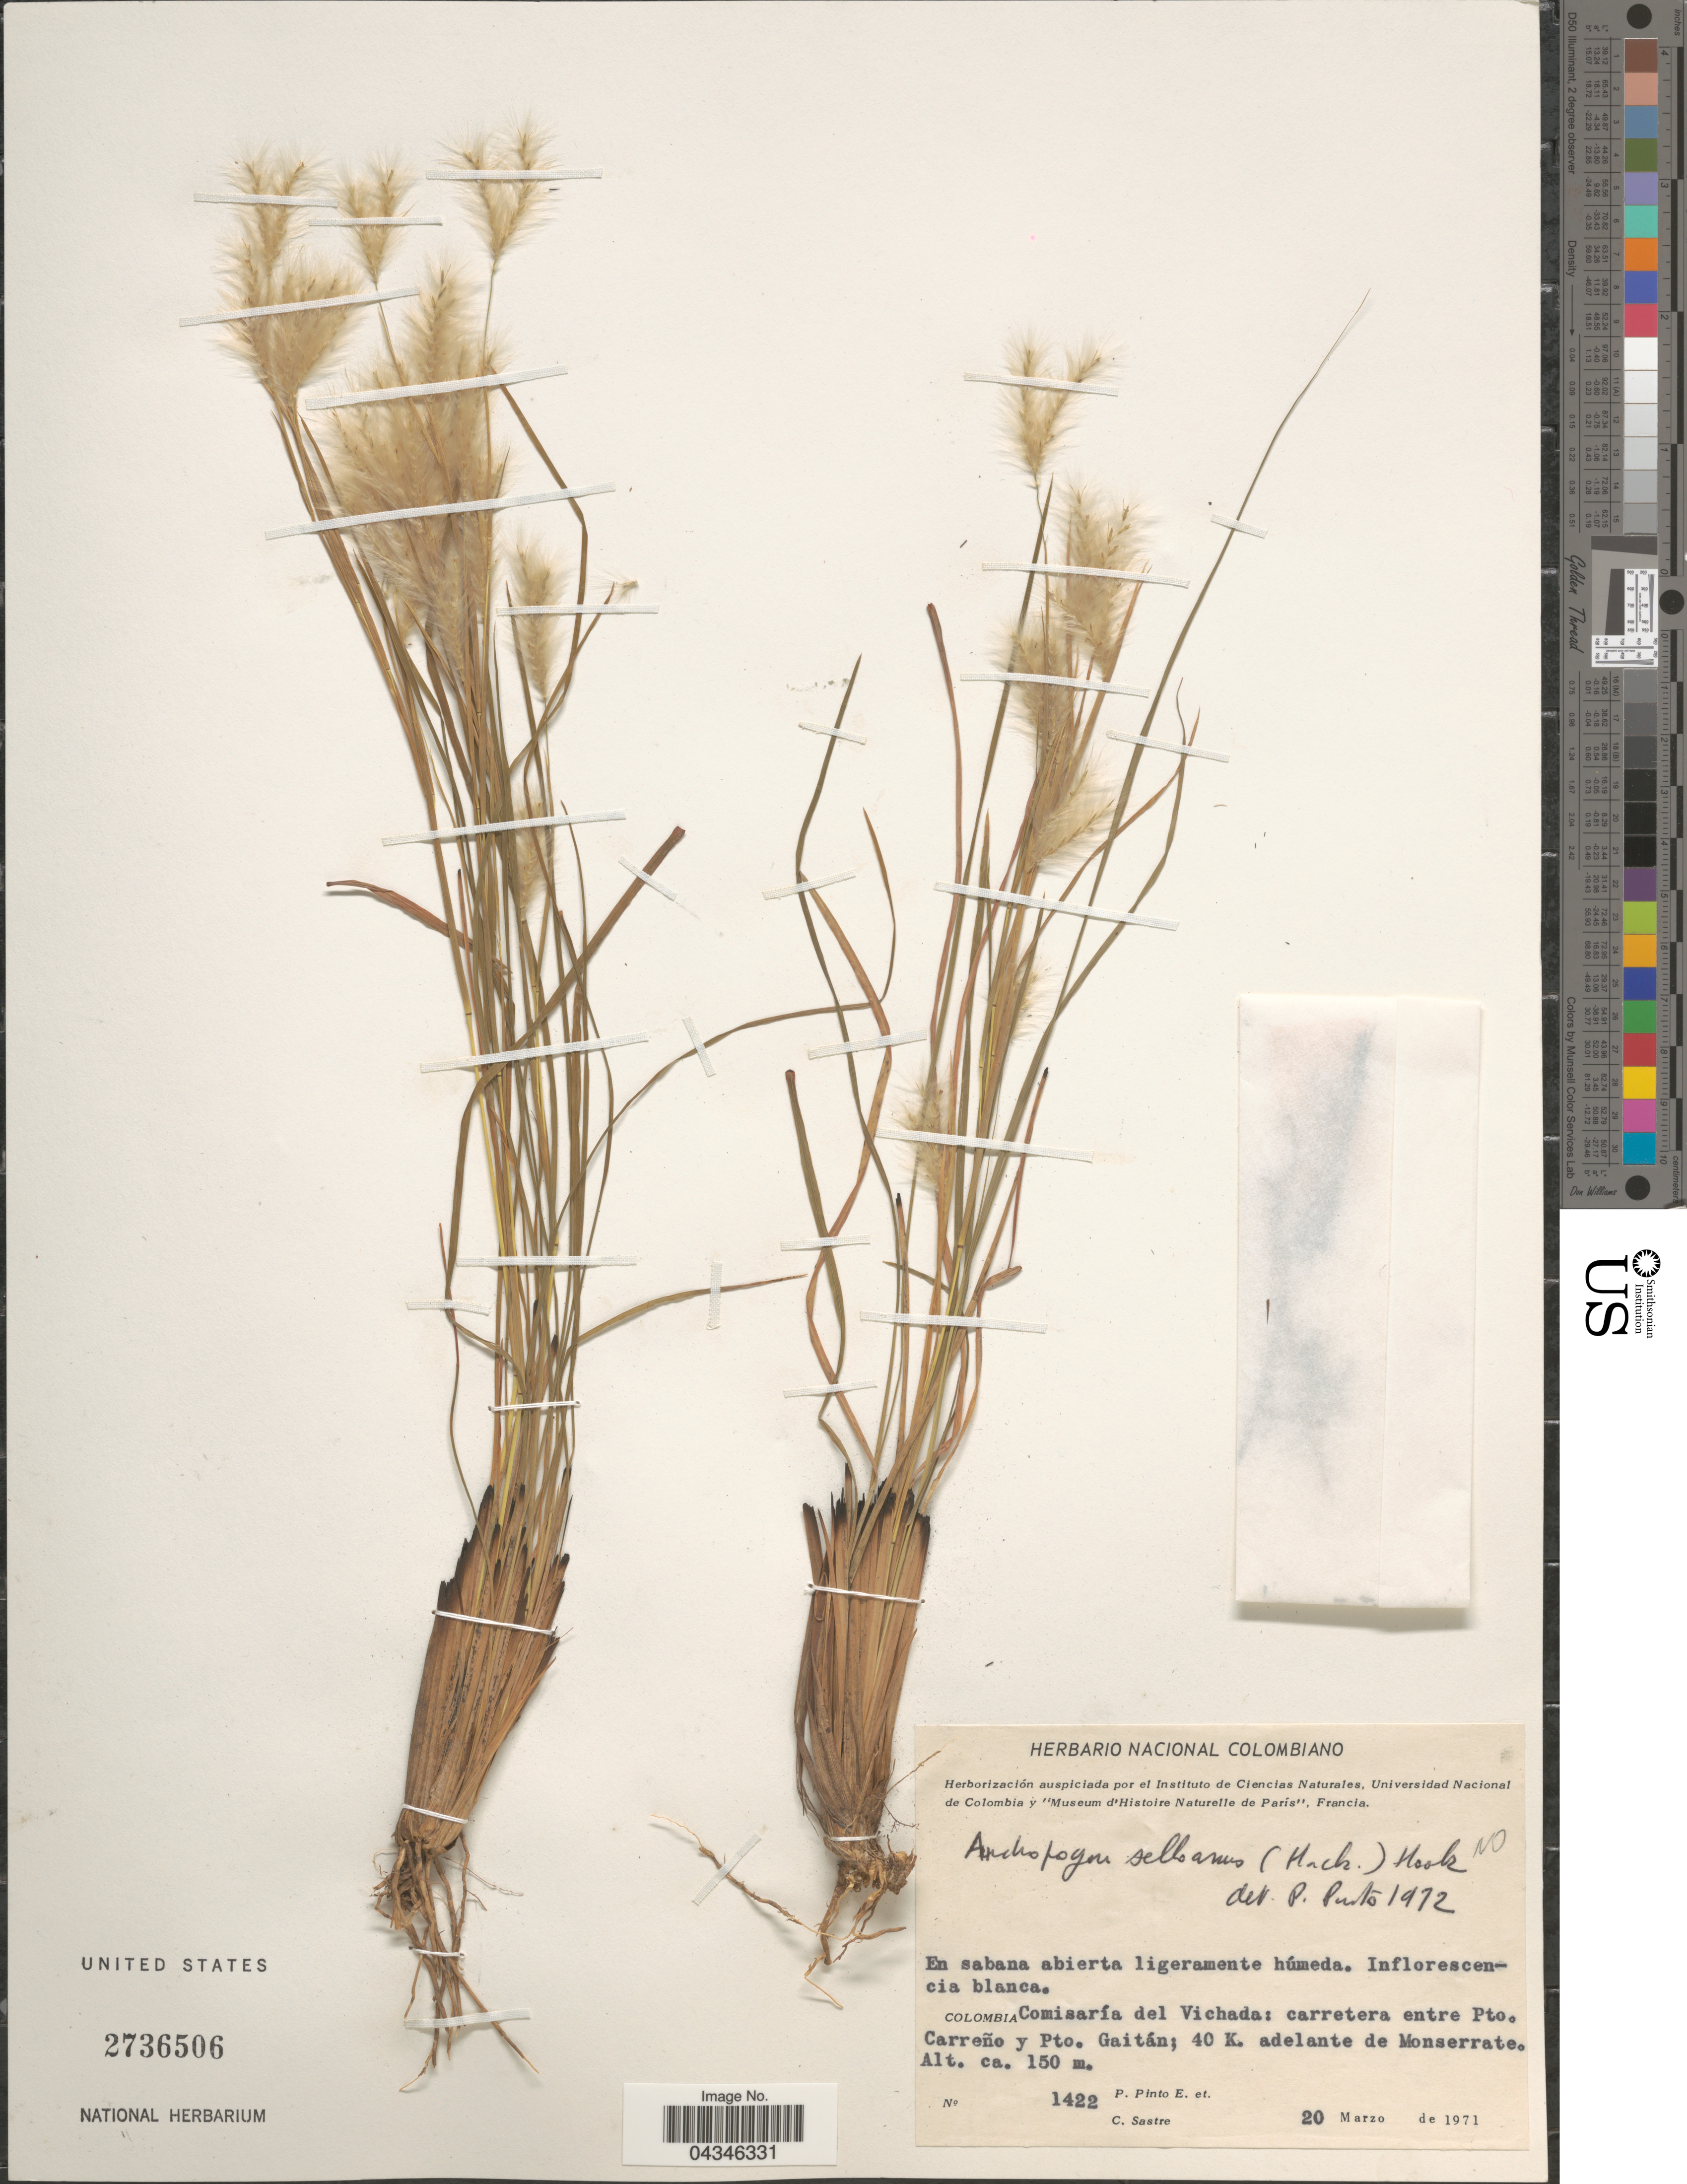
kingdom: Plantae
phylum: Tracheophyta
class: Liliopsida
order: Poales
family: Poaceae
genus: Andropogon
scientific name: Andropogon selloanus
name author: (Hack.) Hack.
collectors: P. Pinto E. & C. Sastre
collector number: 1422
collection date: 1971-03-20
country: Colombia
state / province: Vichada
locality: Comisaría del Vichada: carretera entre Pto. Carreño y Pto. Gaitán; 40 K. adelante de Monserrate.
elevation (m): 150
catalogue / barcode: US 2736506